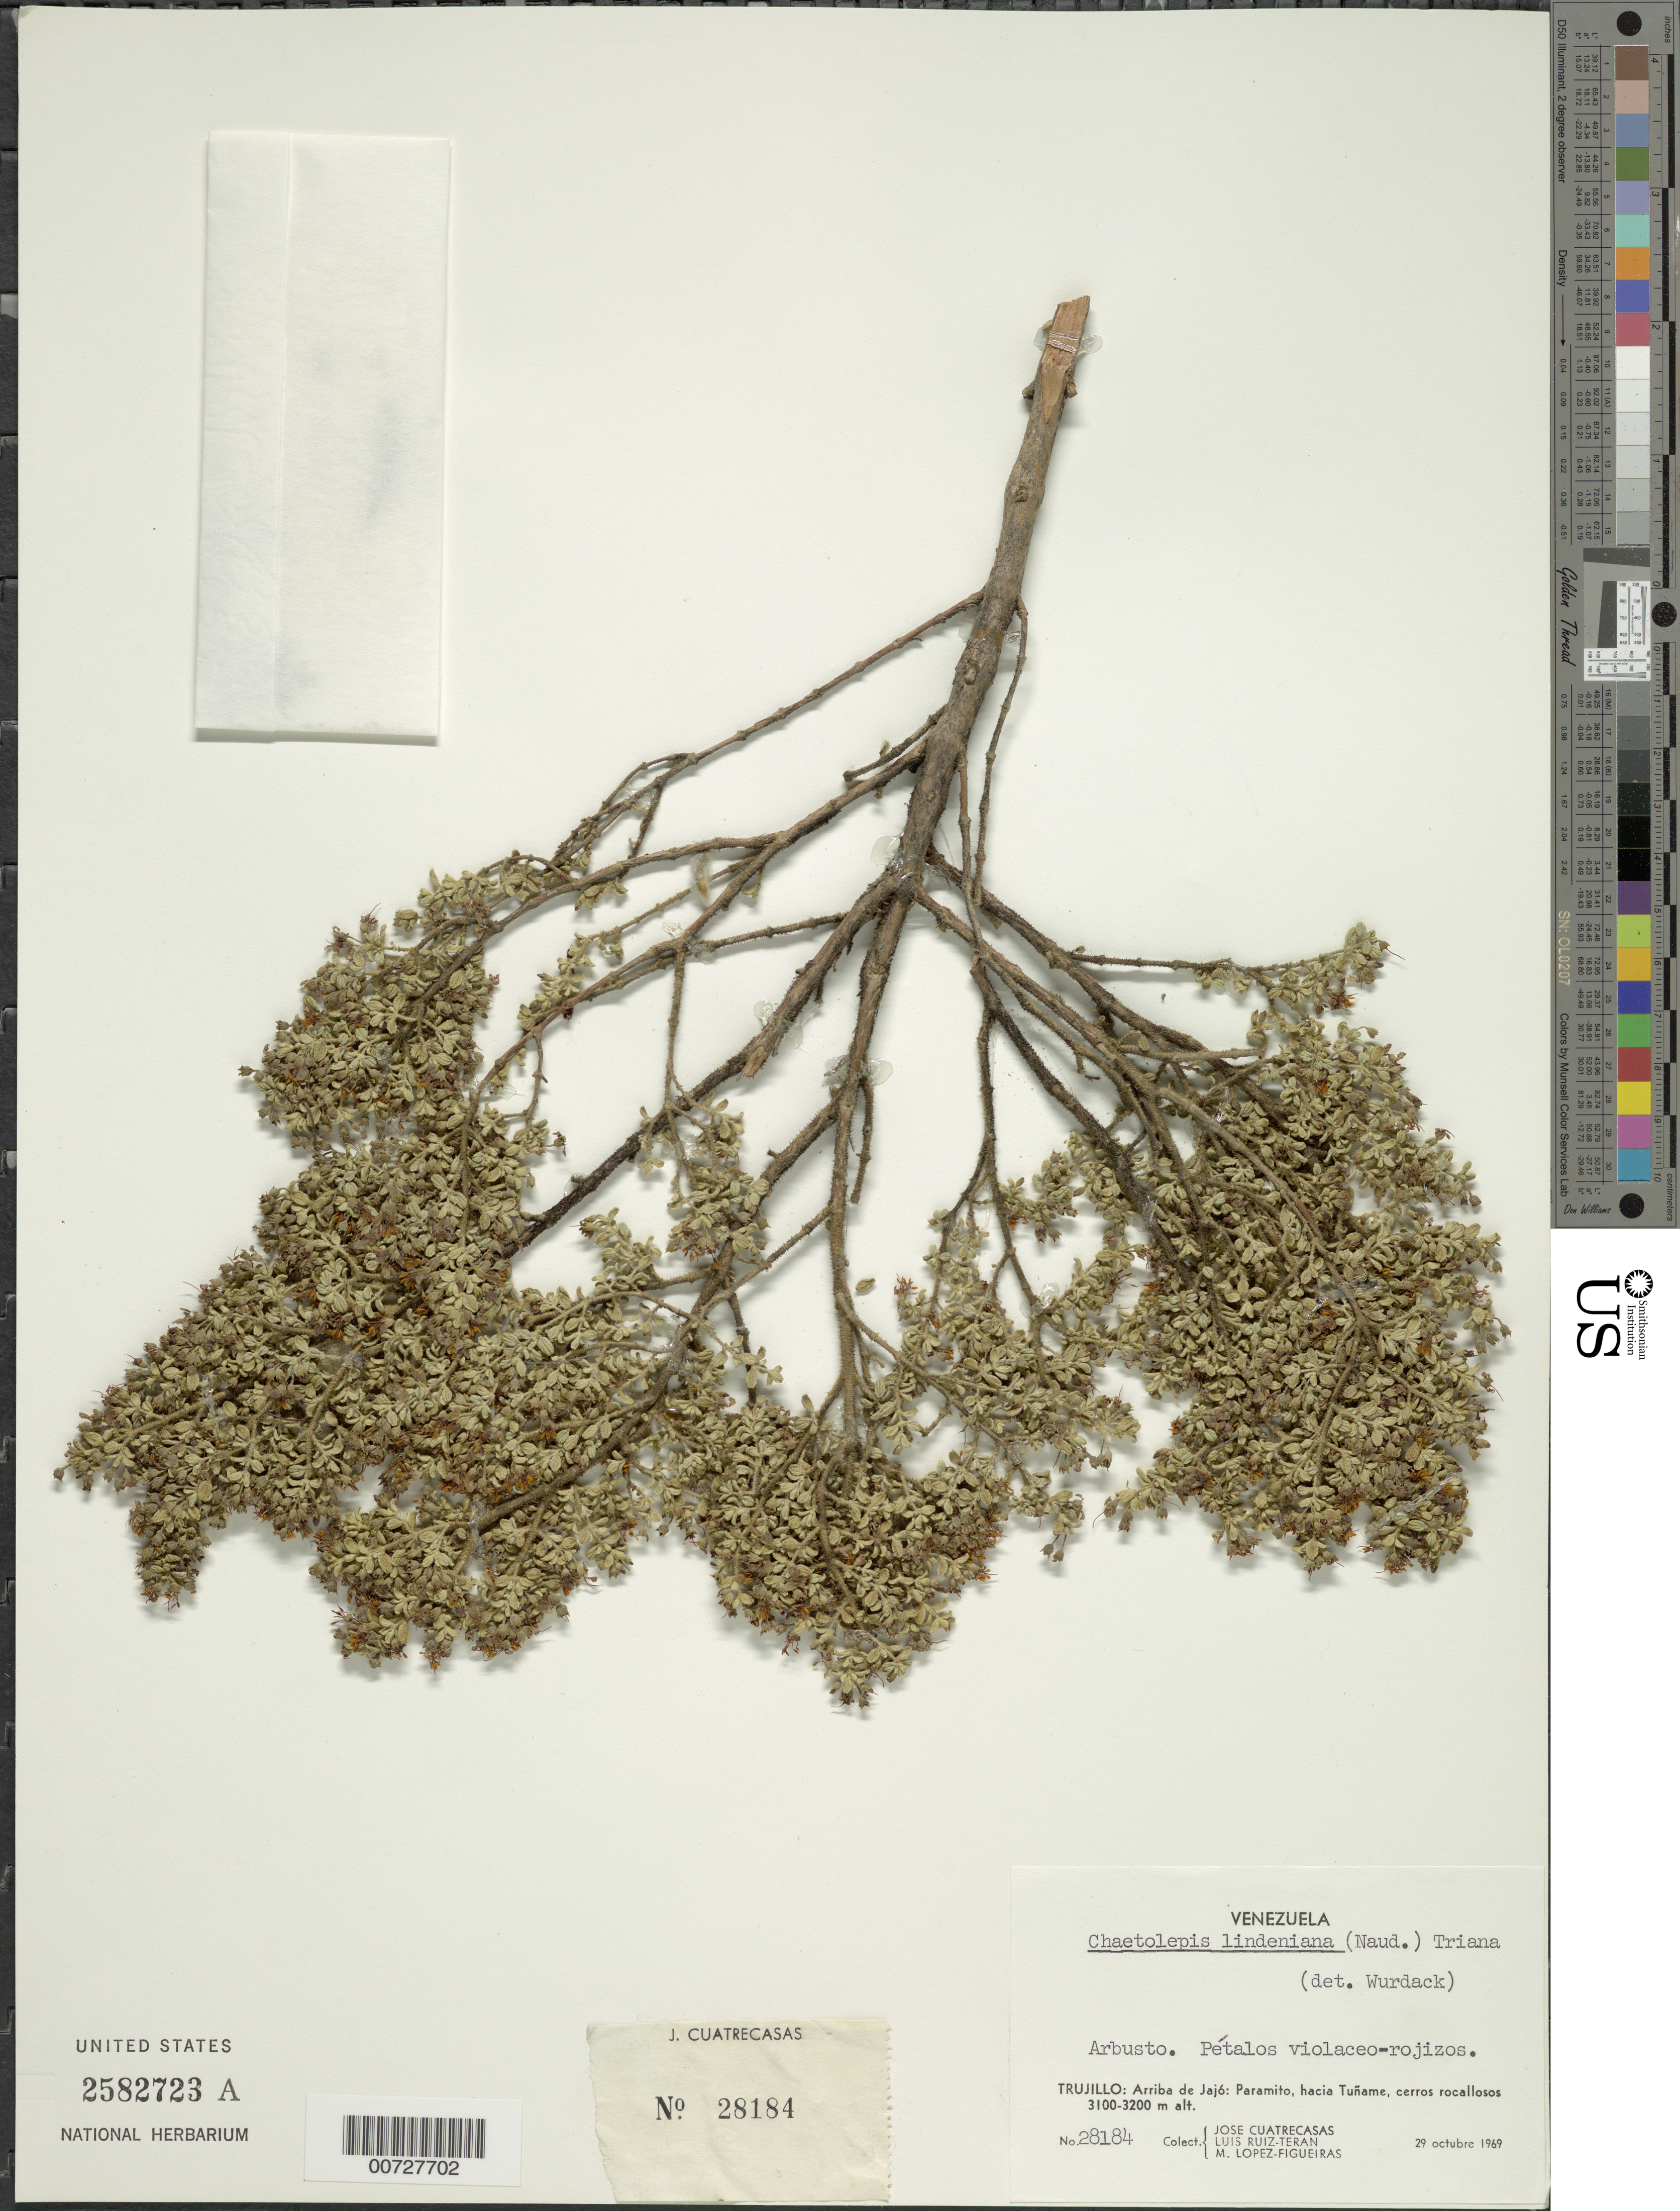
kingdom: Plantae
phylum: Tracheophyta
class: Magnoliopsida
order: Myrtales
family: Melastomataceae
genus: Chaetolepis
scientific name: Chaetolepis lindeniana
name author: (Naudin) Triana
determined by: Wurdack, John J., (US), US (UNITED STATES)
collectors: J. Cuatrecasas, L. E. Ruíz-Terán & M. López Figueiras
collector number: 28184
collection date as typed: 29 Oct 1969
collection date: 1969-10-29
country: Venezuela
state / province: Trujillo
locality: Arriba de Jajó: Paramito, hacia Tuñame.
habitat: Cerros rocallosos.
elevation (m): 3100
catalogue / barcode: US 2582723